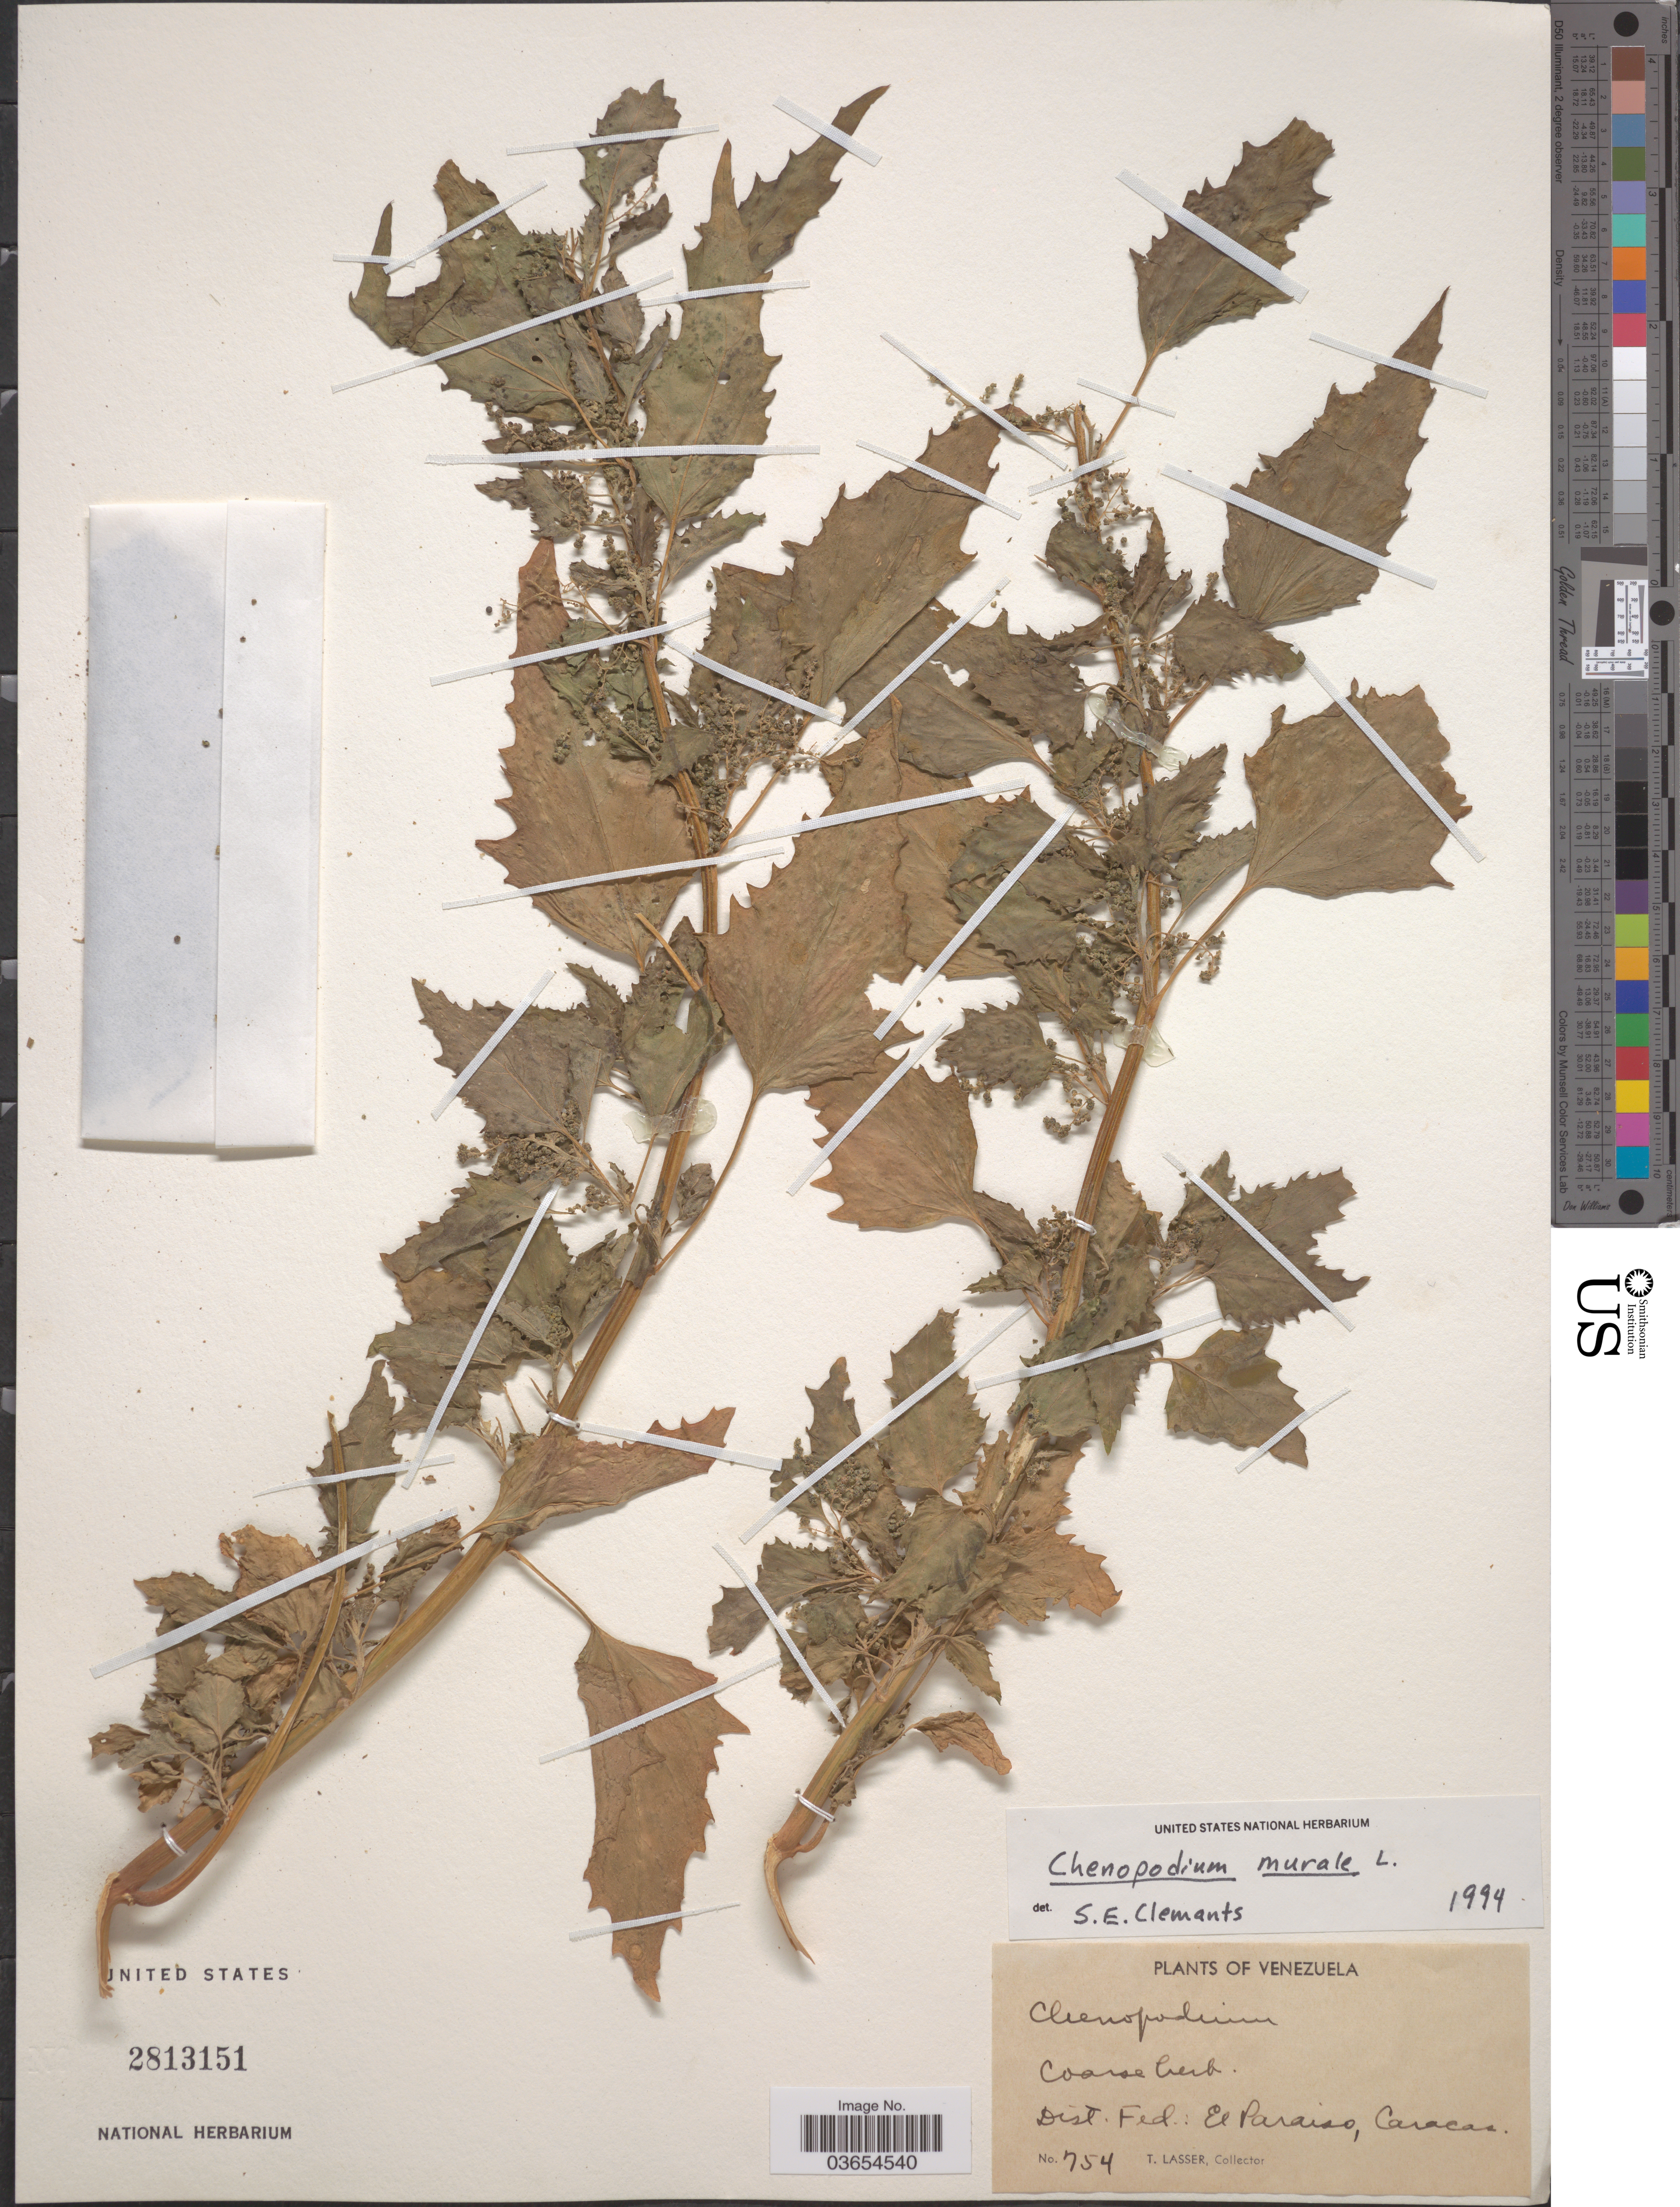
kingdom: Plantae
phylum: Tracheophyta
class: Magnoliopsida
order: Caryophyllales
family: Amaranthaceae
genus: Chenopodium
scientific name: Chenopodium murale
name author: L.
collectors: T. Lasser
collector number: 754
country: Venezuela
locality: Dist. Fed.: El Paraiso, Caracas.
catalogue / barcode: US 2813151